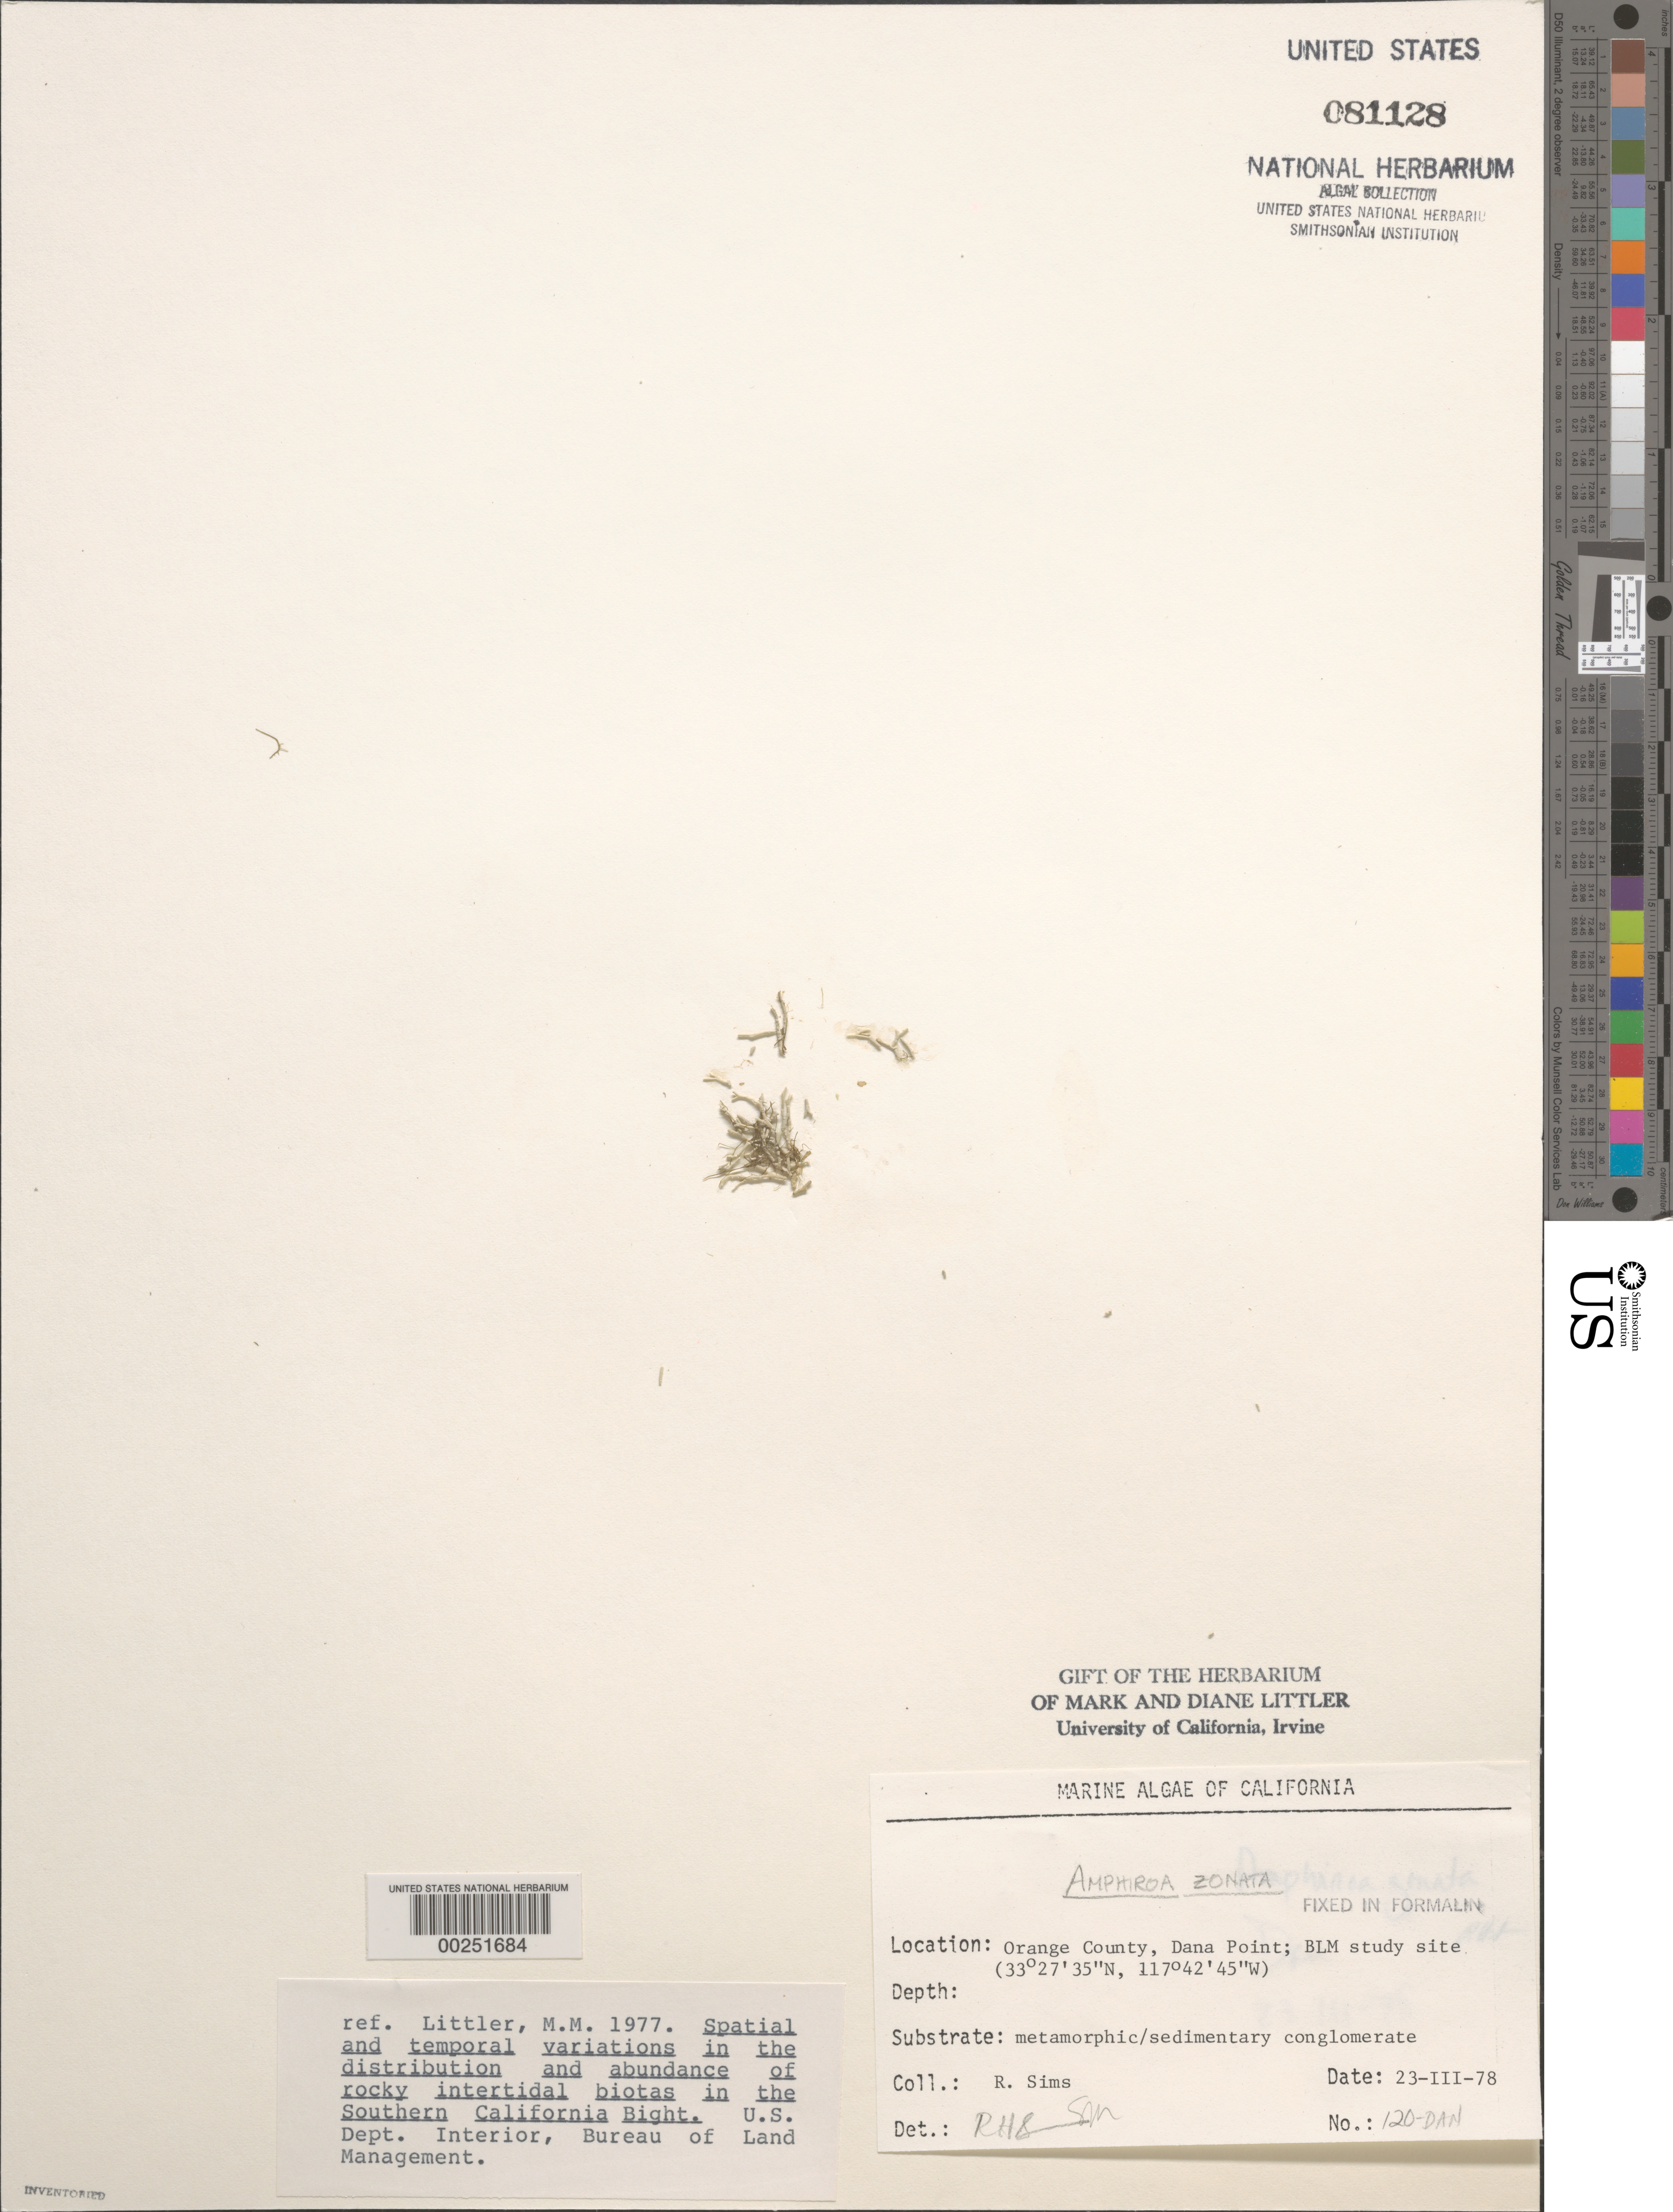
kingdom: Plantae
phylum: Rhodophyta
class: Florideophyceae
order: Corallinales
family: Lithophyllaceae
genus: Amphiroa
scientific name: Amphiroa beauvoisii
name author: J.V.Lamouroux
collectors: R. H. Sims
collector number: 120-DAN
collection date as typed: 23 Mar 1978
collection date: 1978-03-23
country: United States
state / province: California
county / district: Orange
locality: Dana Point, 1 km north of marina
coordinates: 33 27'35"N, 117 42'45"W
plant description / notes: BLM-SOCALBIGHT Rocky Intertidal Survey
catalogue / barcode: US 81128